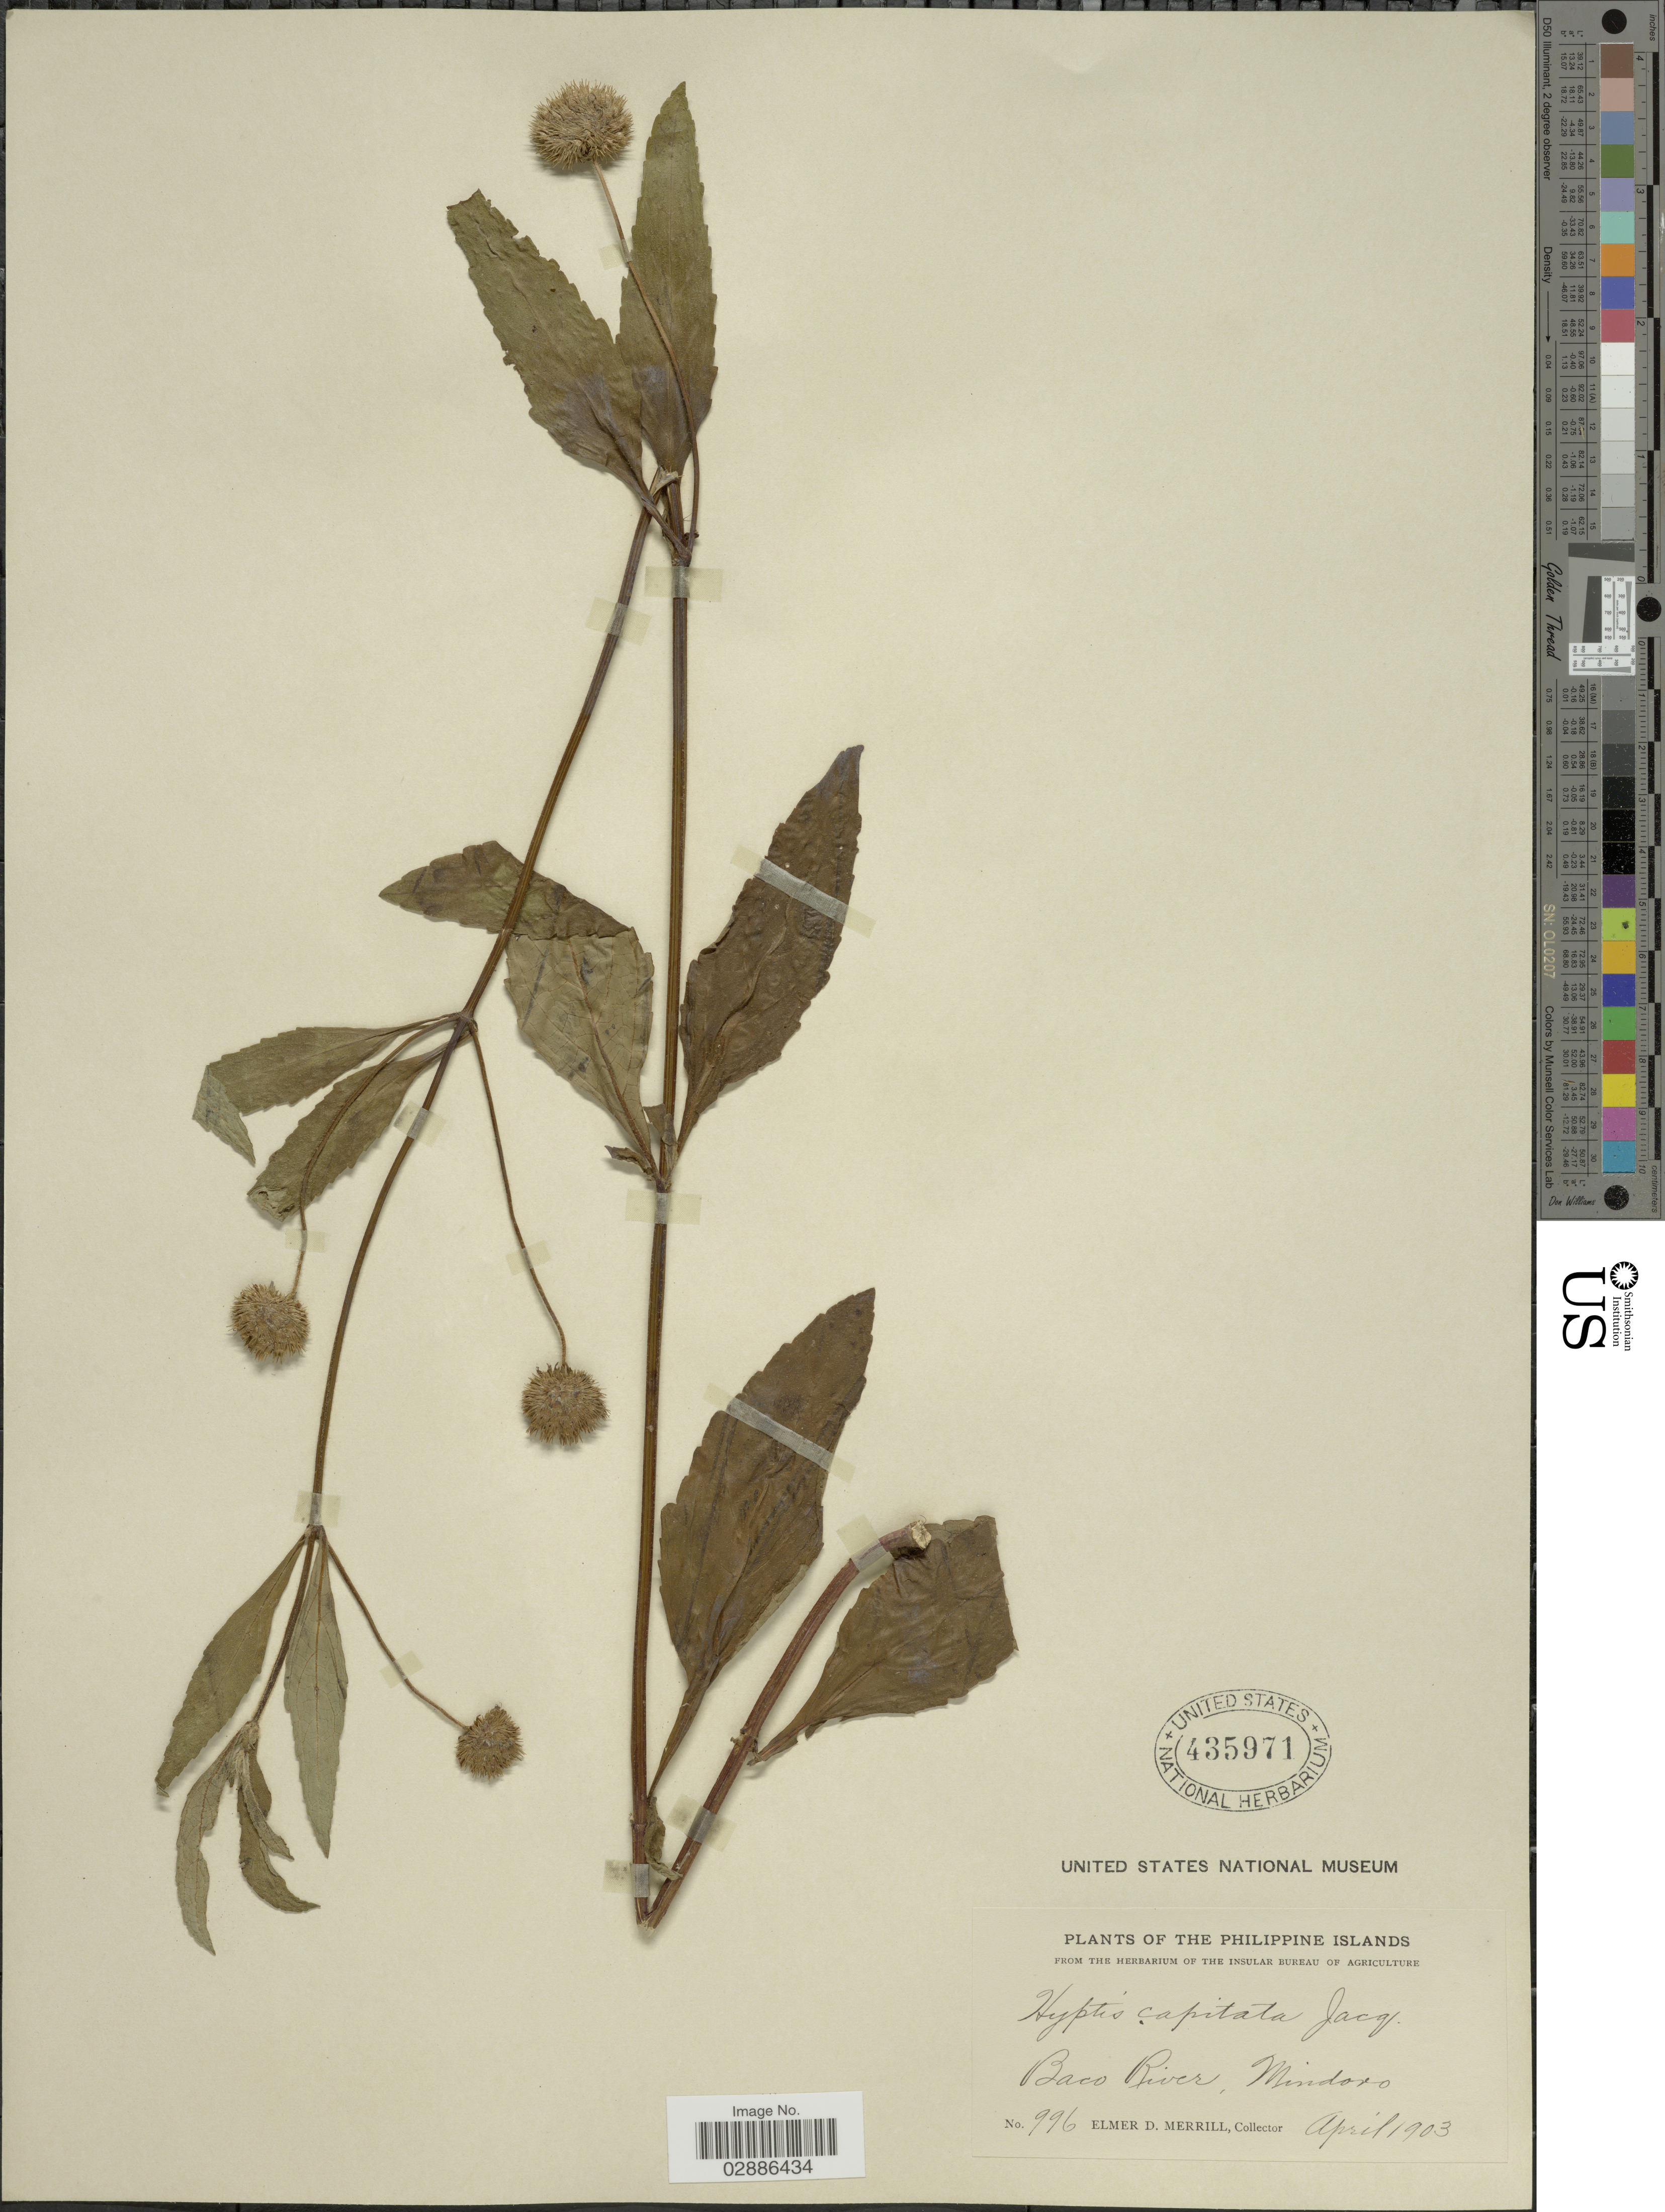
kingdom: Plantae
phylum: Tracheophyta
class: Magnoliopsida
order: Lamiales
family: Lamiaceae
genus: Hyptis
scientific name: Hyptis capitata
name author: Jacq.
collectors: E. D. Merrill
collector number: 996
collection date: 1903-04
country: Philippines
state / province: Mimaropa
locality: Baco River, Mindoro.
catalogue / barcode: US 435971